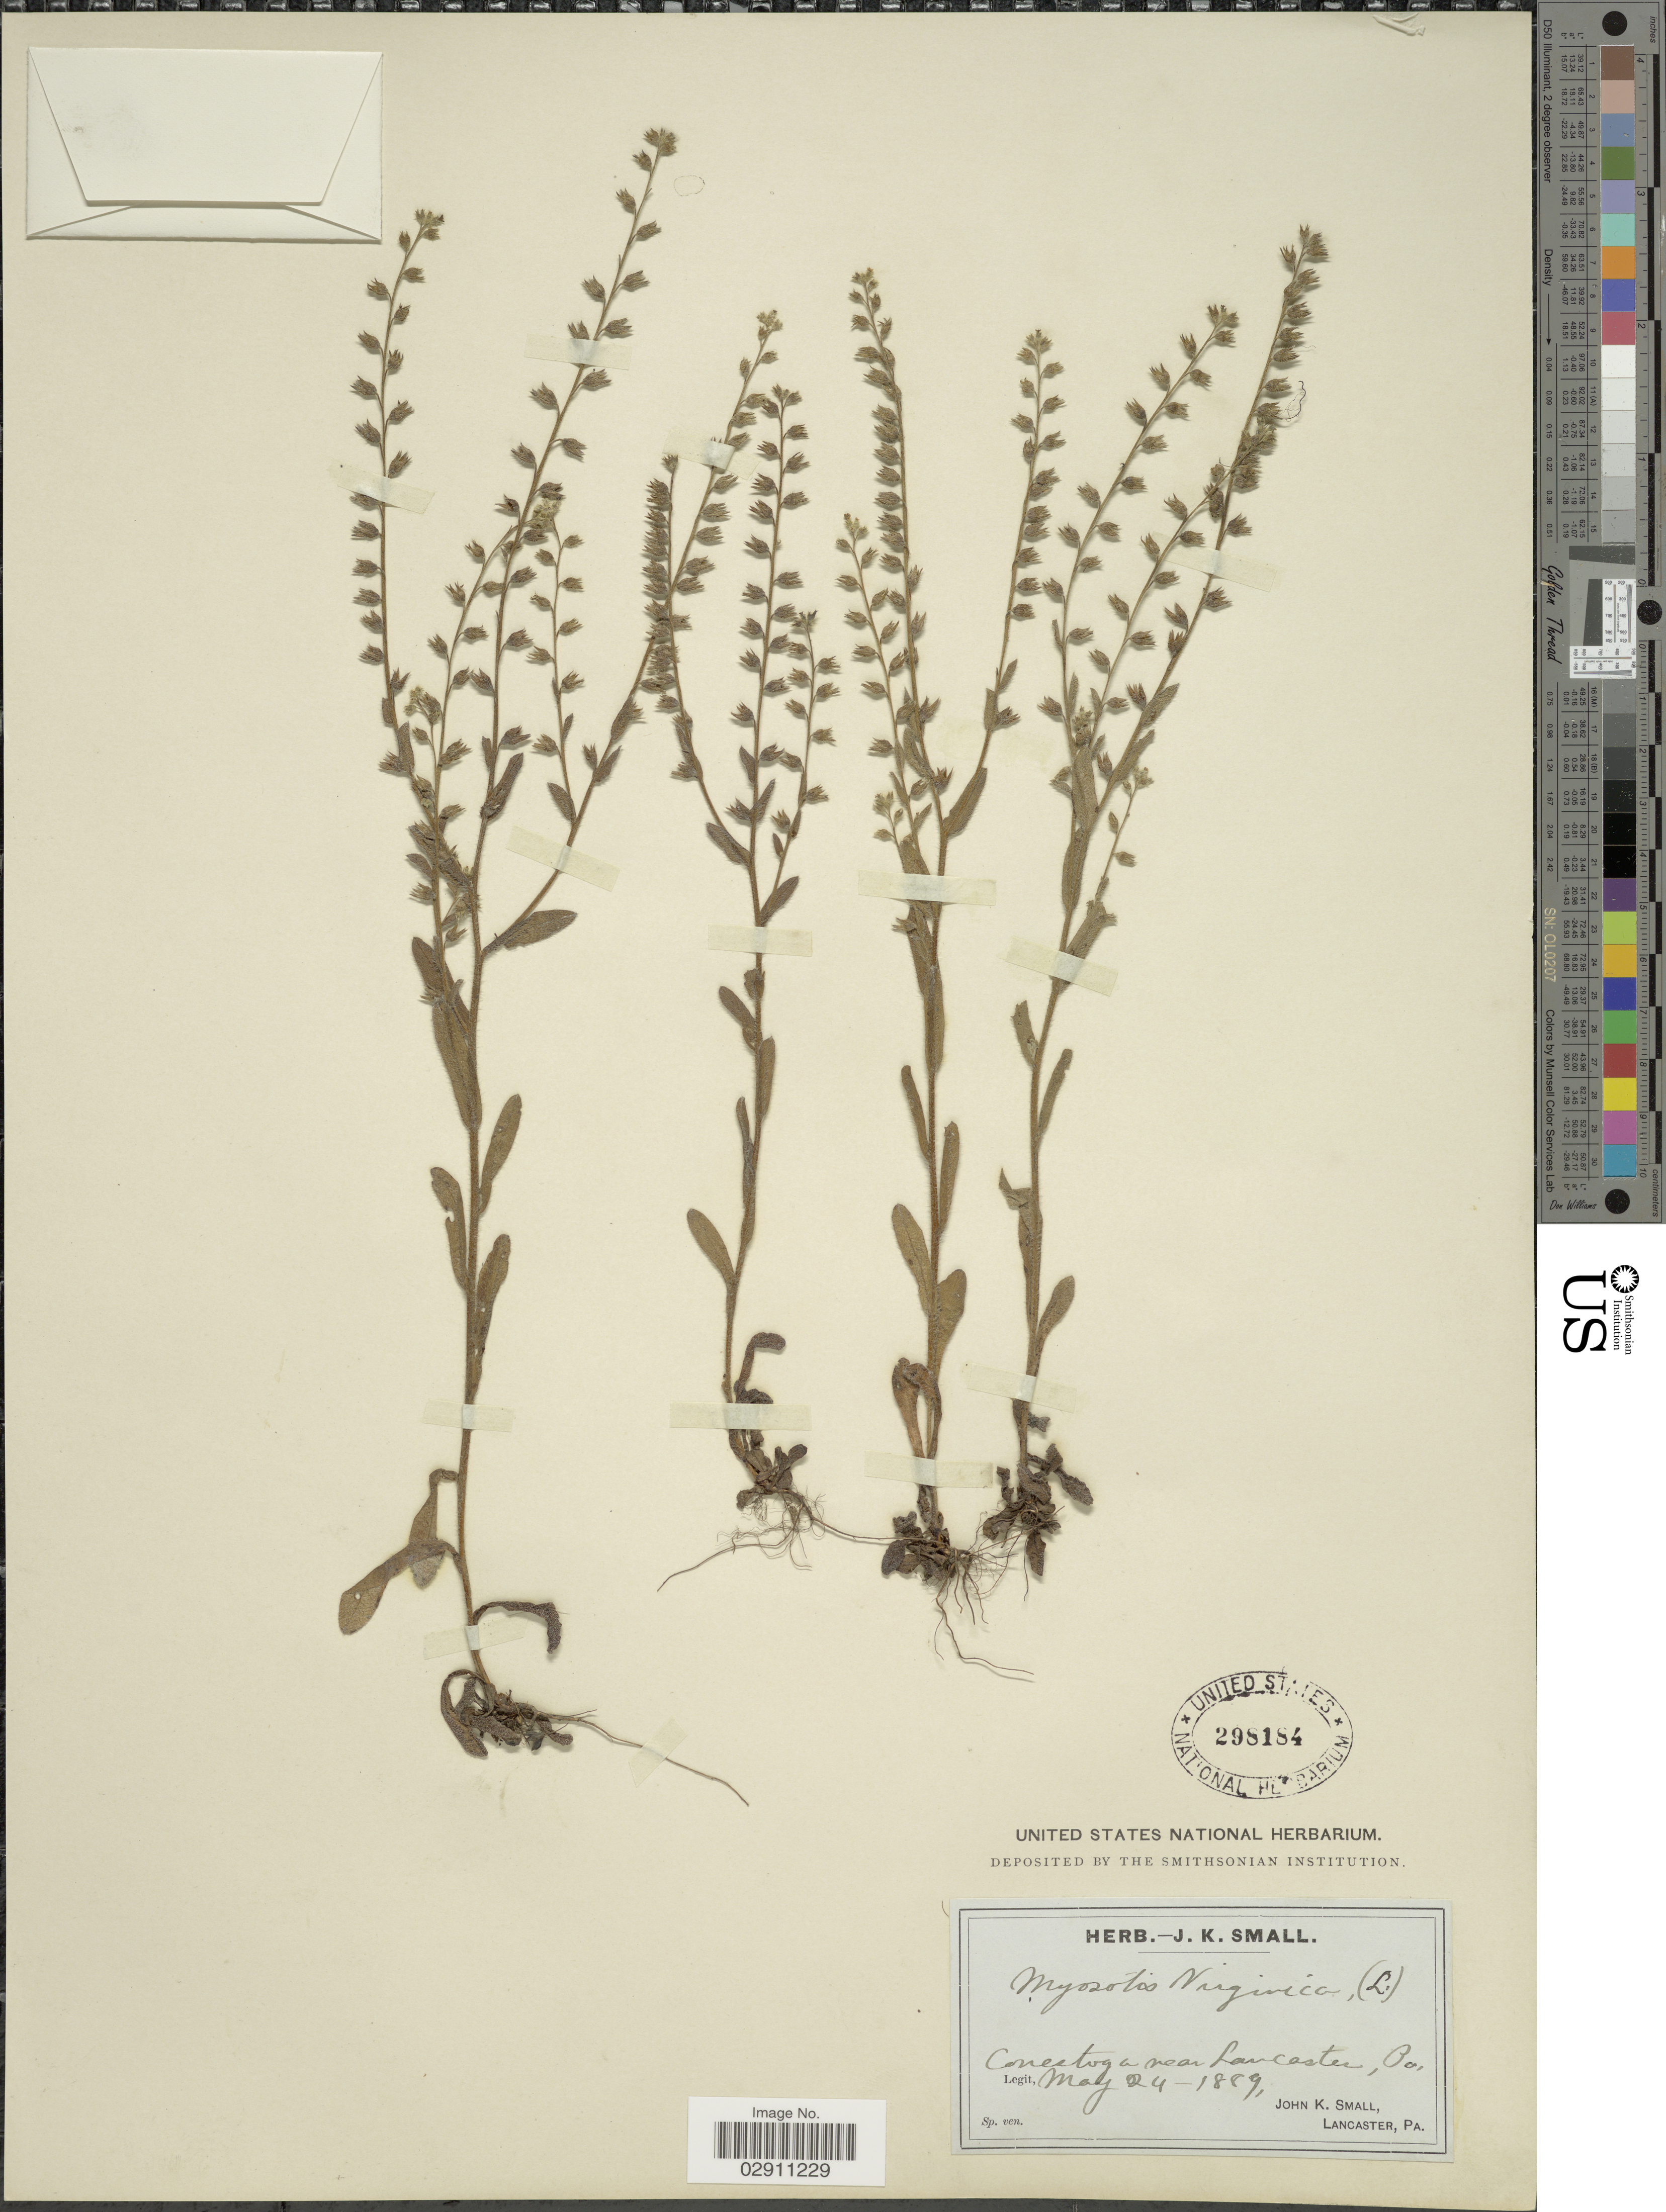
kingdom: Plantae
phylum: Tracheophyta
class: Magnoliopsida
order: Boraginales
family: Boraginaceae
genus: Myosotis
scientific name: Myosotis verna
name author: Nutt.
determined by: Goldman, Doug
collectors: J. K. Small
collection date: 1889-05-24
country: United States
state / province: Pennsylvania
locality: Conestoga near Lancaster, Pa.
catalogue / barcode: US 298184